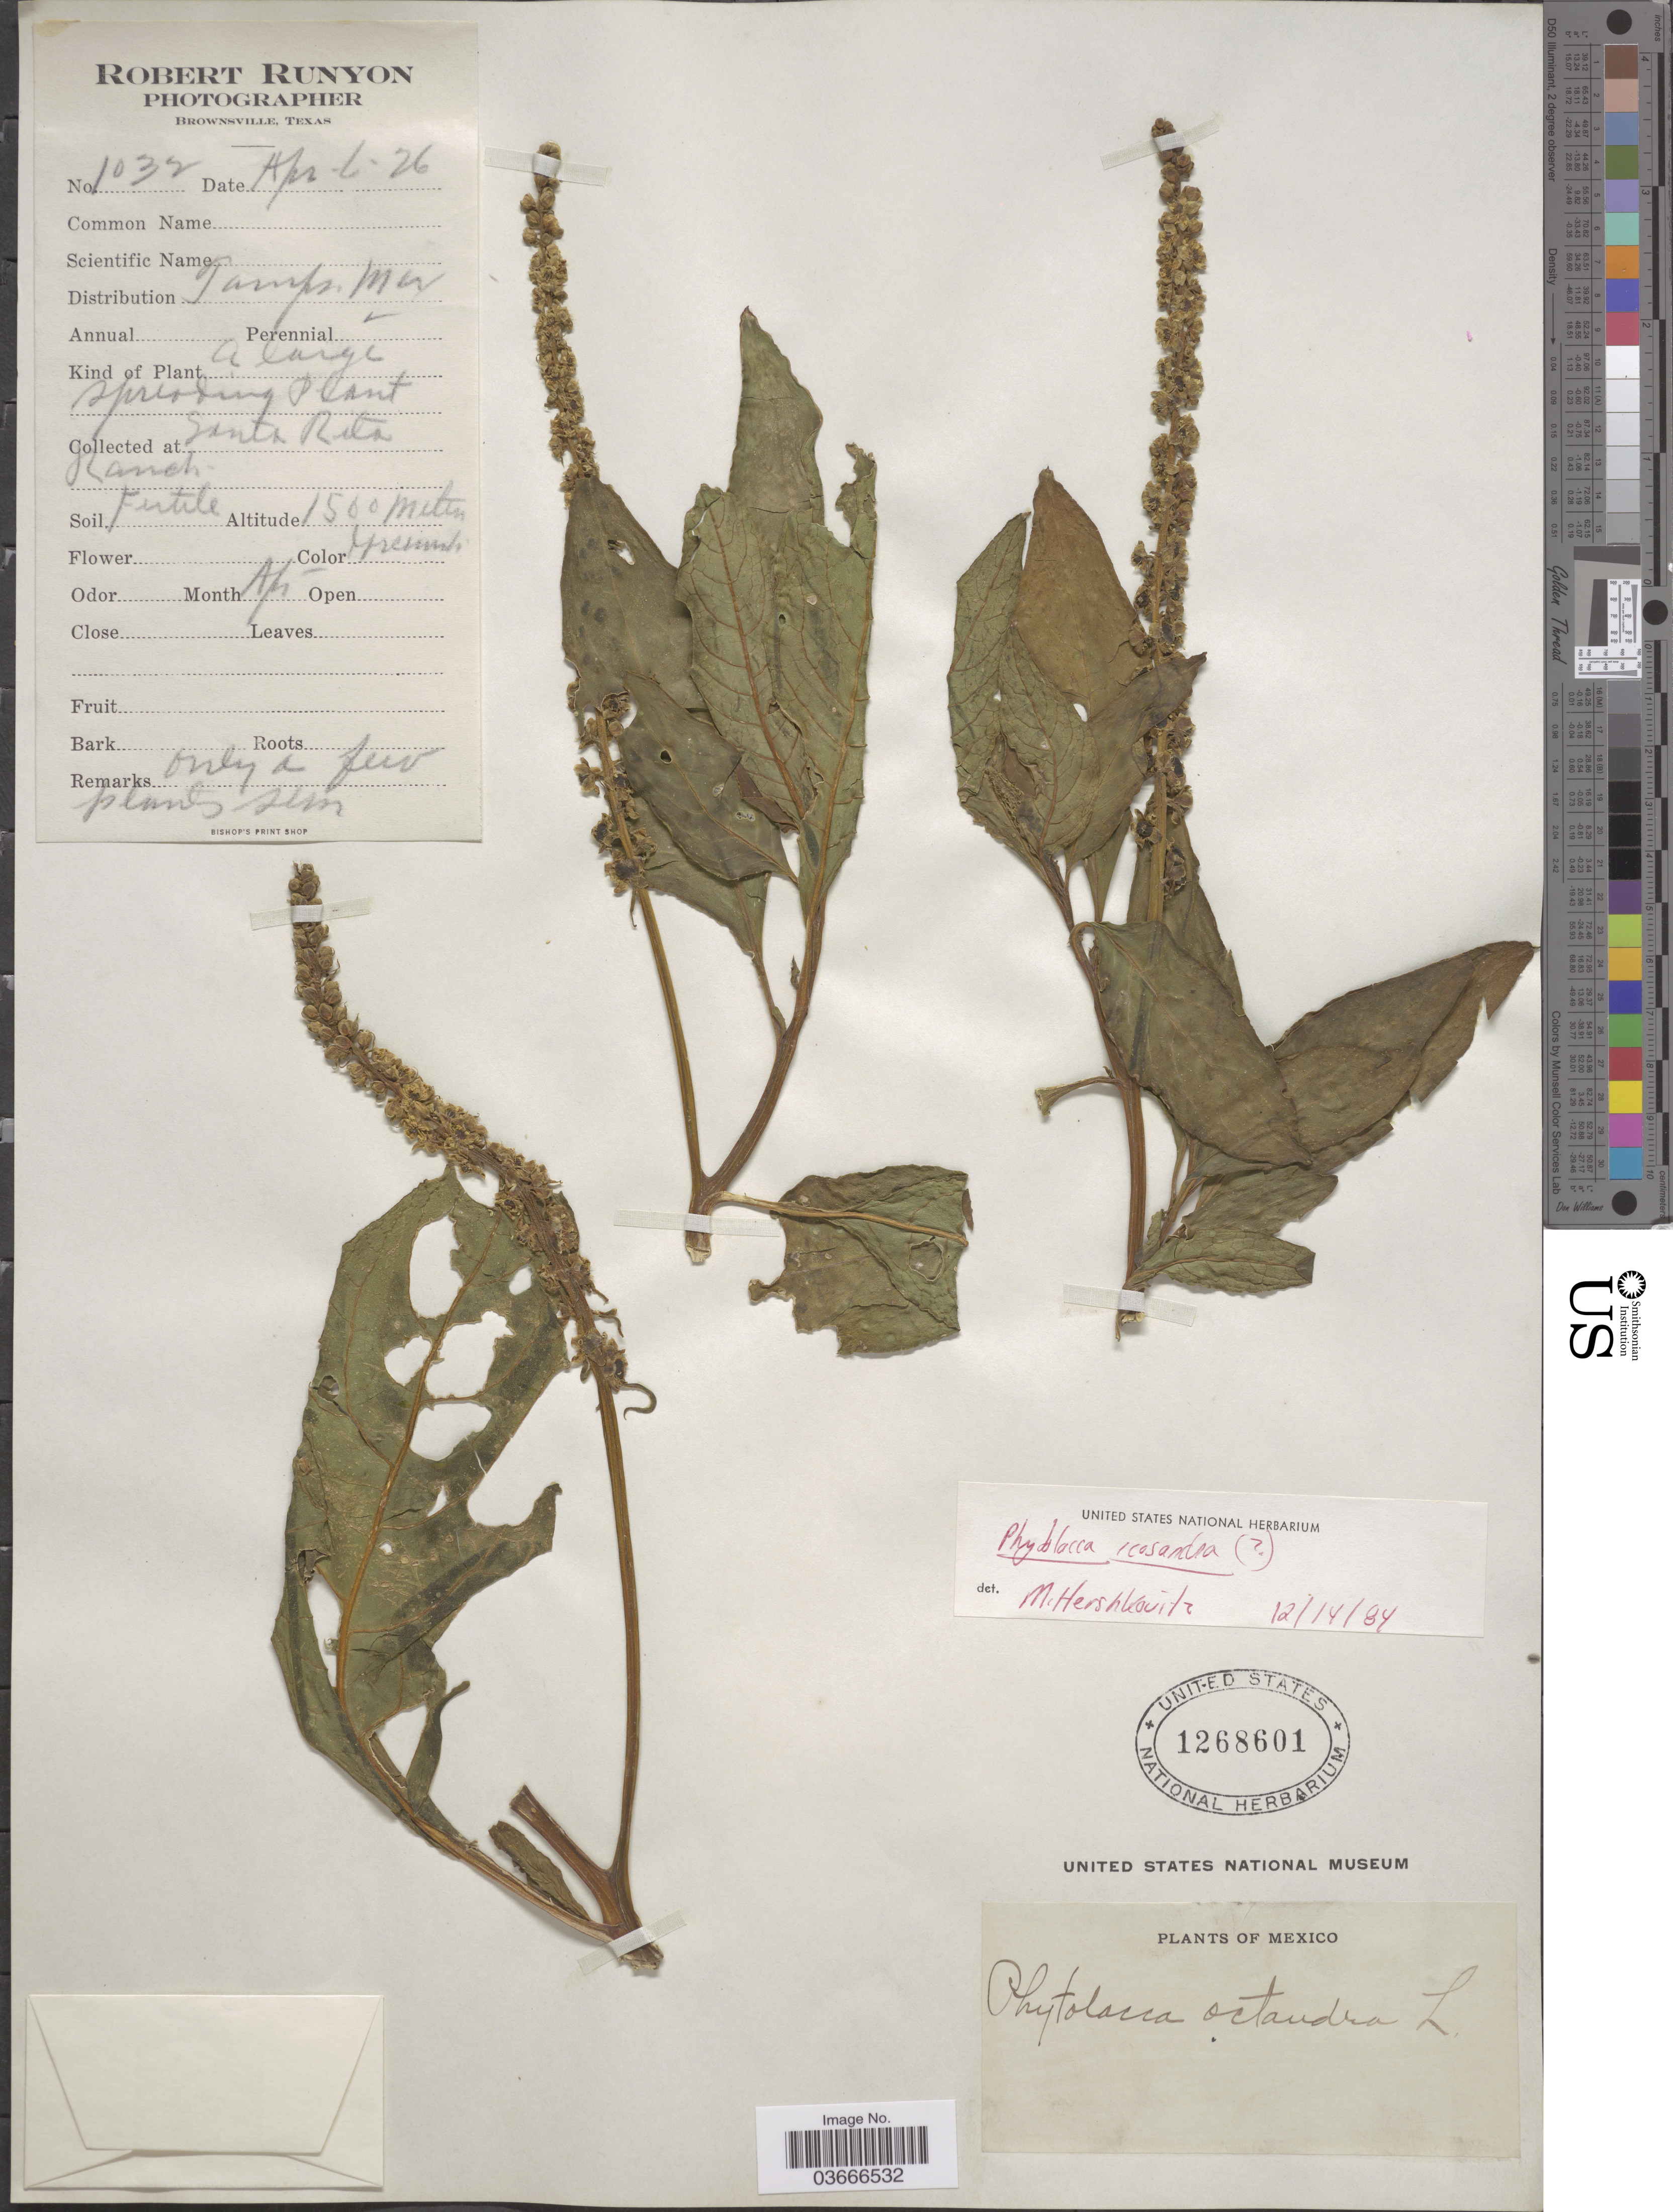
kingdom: Plantae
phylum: Tracheophyta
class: Magnoliopsida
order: Caryophyllales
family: Phytolaccaceae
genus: Phytolacca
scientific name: Phytolacca octandra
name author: L.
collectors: R. Runyon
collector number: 1032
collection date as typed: Transcribed d/m/y: 6/4/26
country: Mexico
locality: Santa Rita Ranch.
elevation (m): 1500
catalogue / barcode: US 1268601